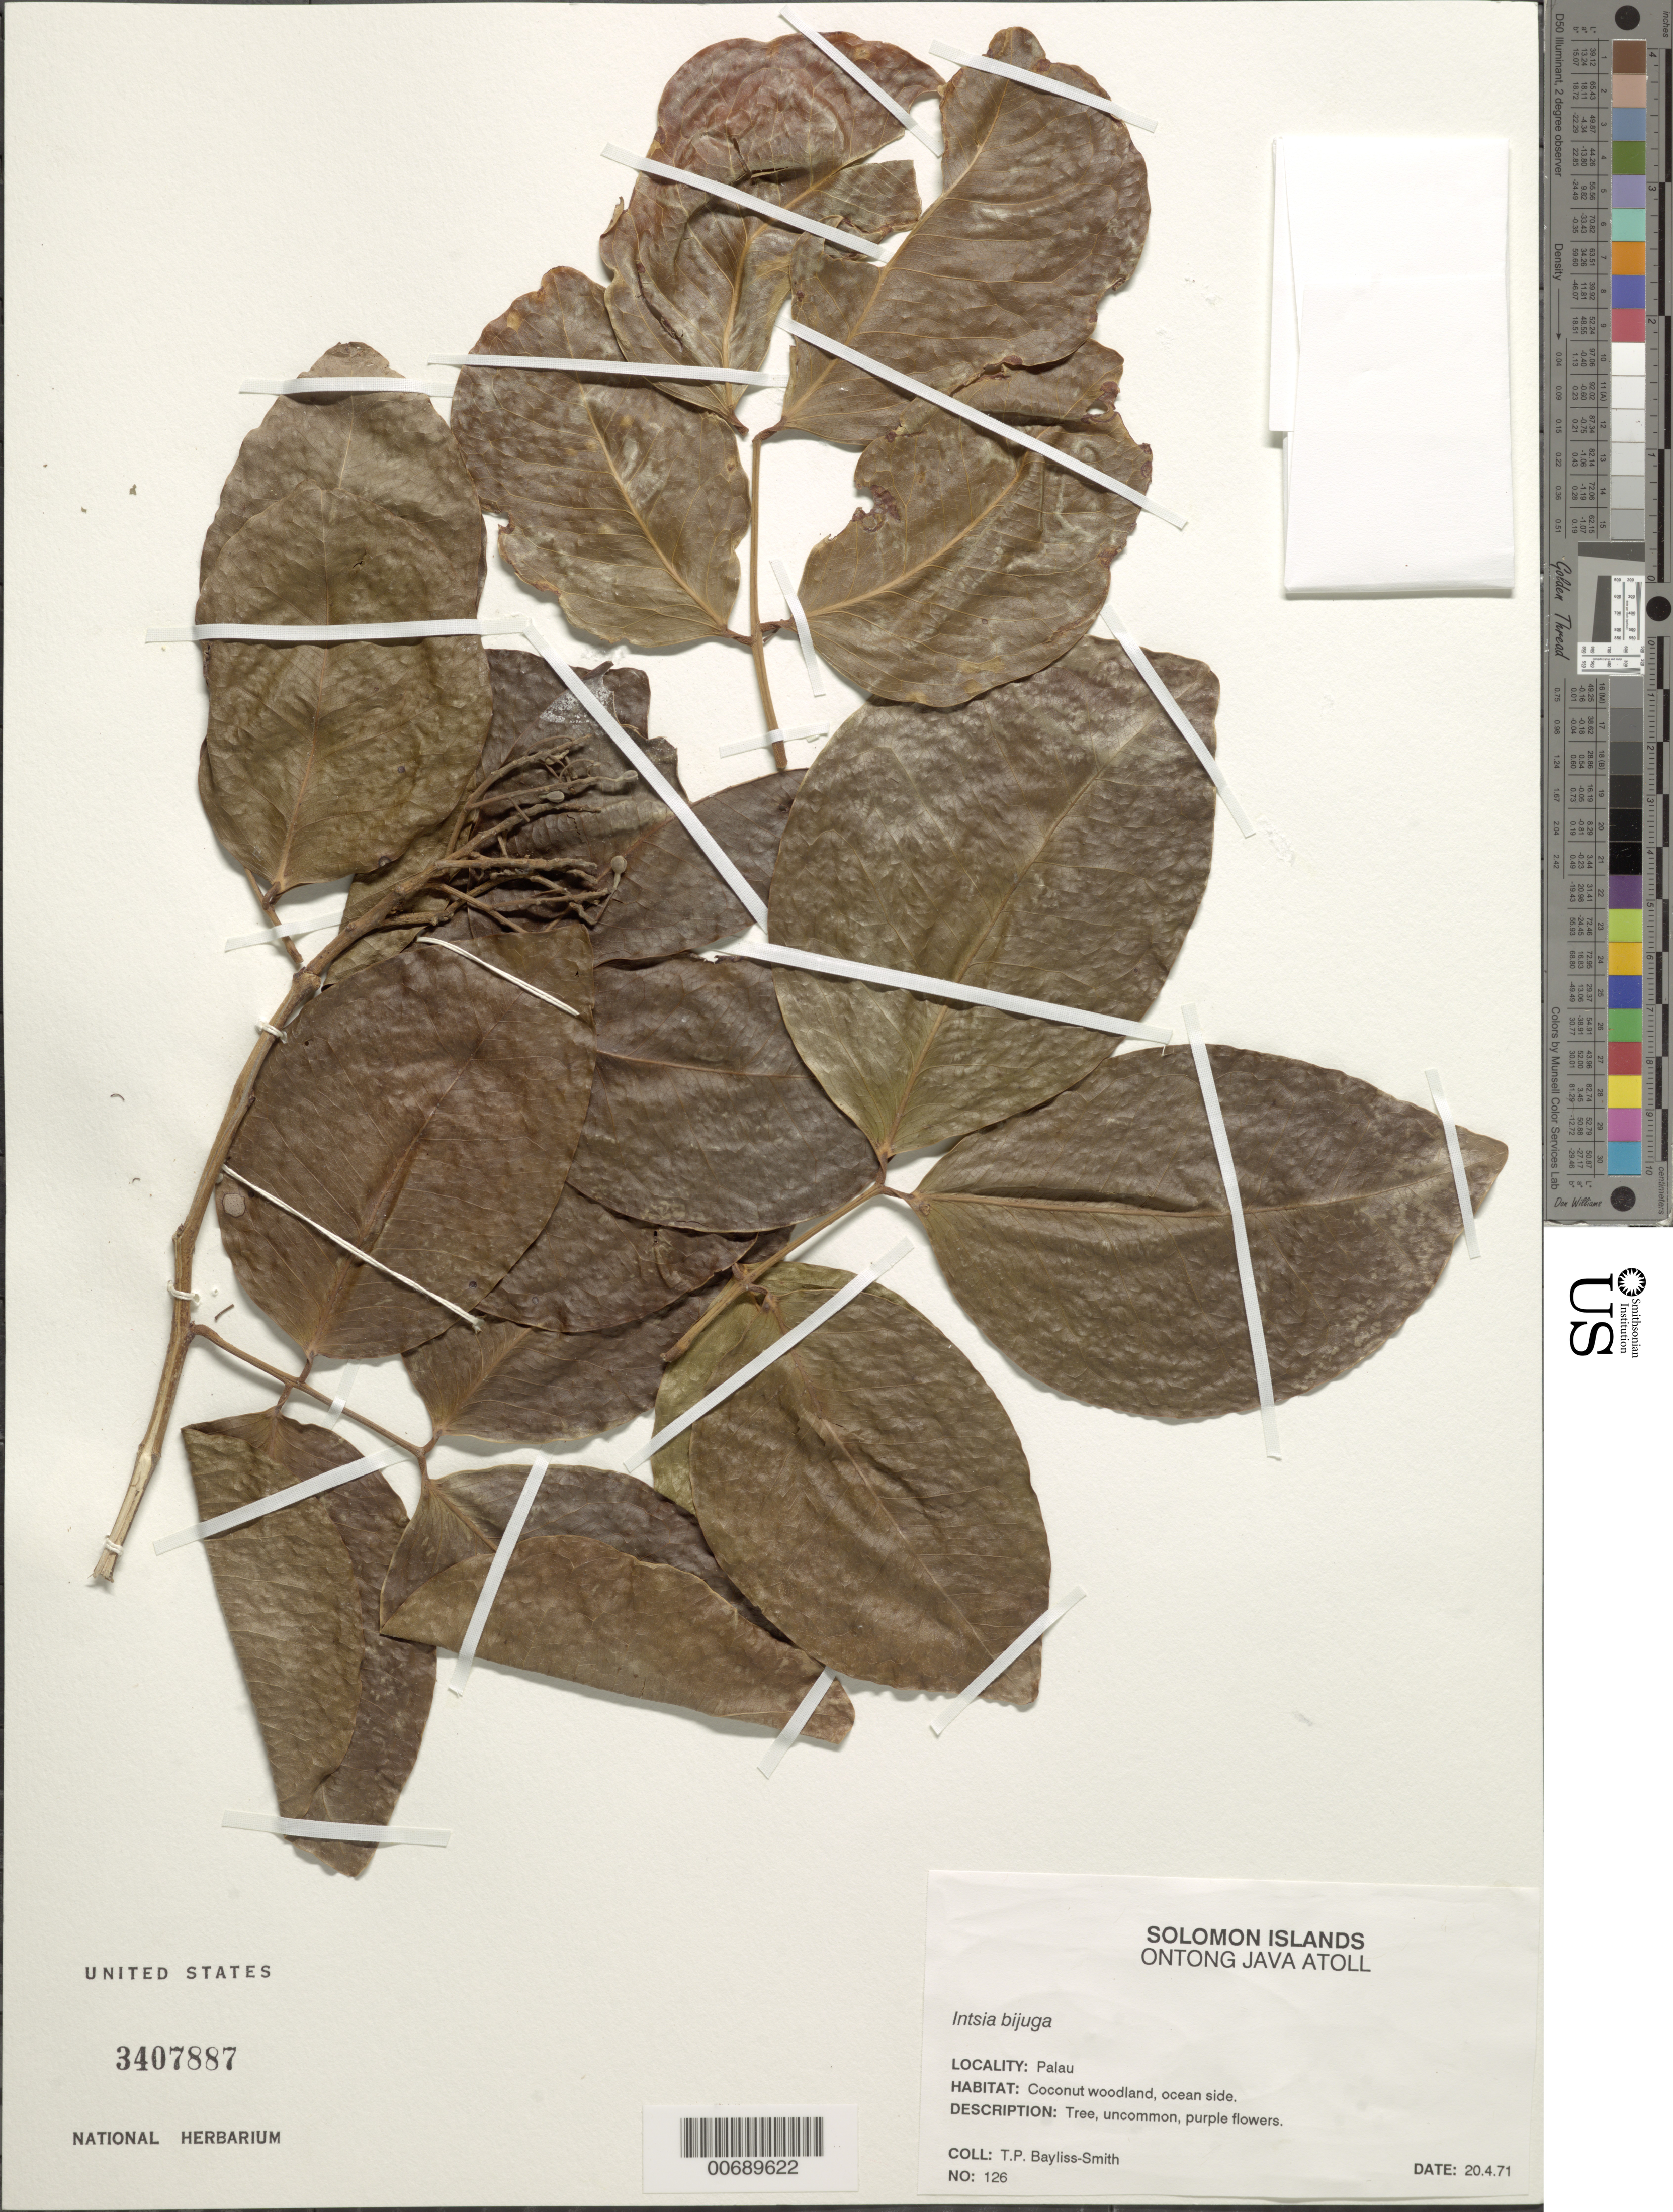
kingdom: Plantae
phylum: Tracheophyta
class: Magnoliopsida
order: Fabales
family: Fabaceae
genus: Intsia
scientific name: Intsia bijuga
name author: (Colebr.) Kuntze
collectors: T. P. Bayliss-Smith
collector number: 126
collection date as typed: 20 Apr 1971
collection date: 1971-04-20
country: Solomon Islands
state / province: Malaita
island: Ontong Java Atoll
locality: Ontong Java Atoll.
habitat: Coconut woodland, ocean side.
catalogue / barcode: US 3407887